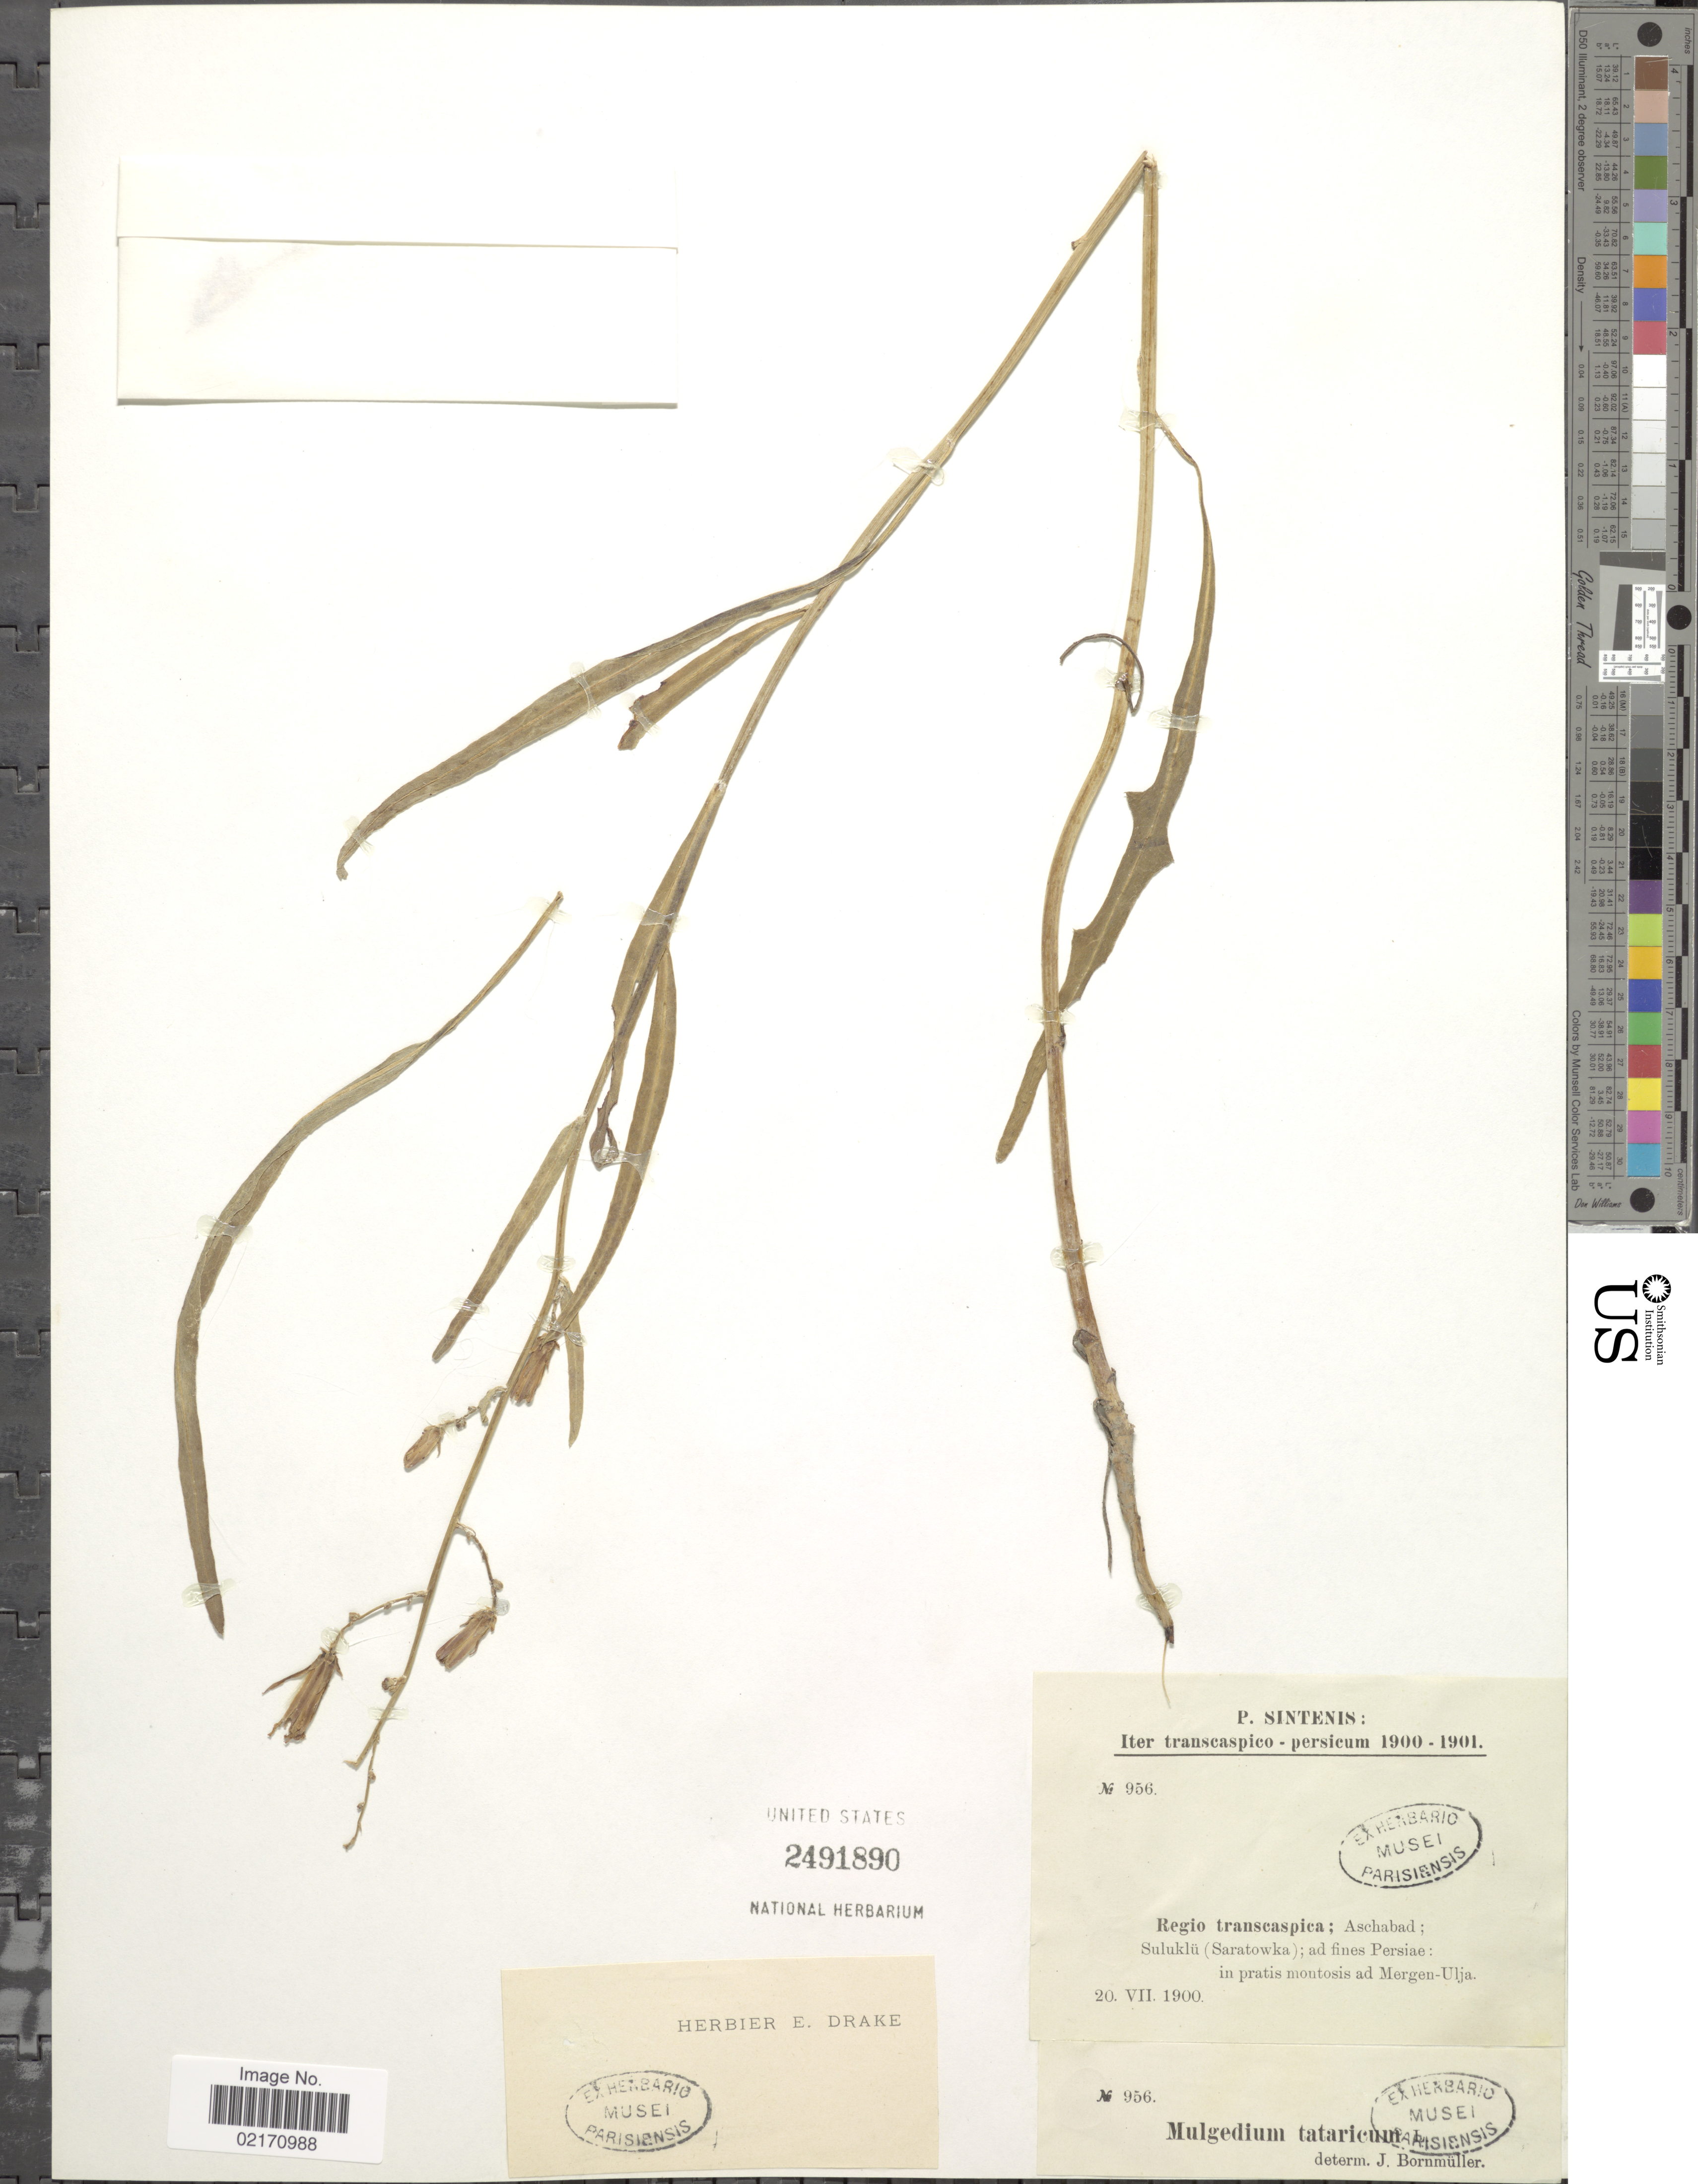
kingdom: Plantae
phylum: Tracheophyta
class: Magnoliopsida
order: Asterales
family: Asteraceae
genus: Mulgedium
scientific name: Mulgedium tataricum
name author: (L.) DC.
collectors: P. Sintenis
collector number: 956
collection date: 1900-07-20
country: Iran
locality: Transcaspico-persicum, Regio transcaspica, Aschabad, Suluklu (Saratowka), ad fines Persiae, ad Mergen-Ulja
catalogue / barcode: US 2491890